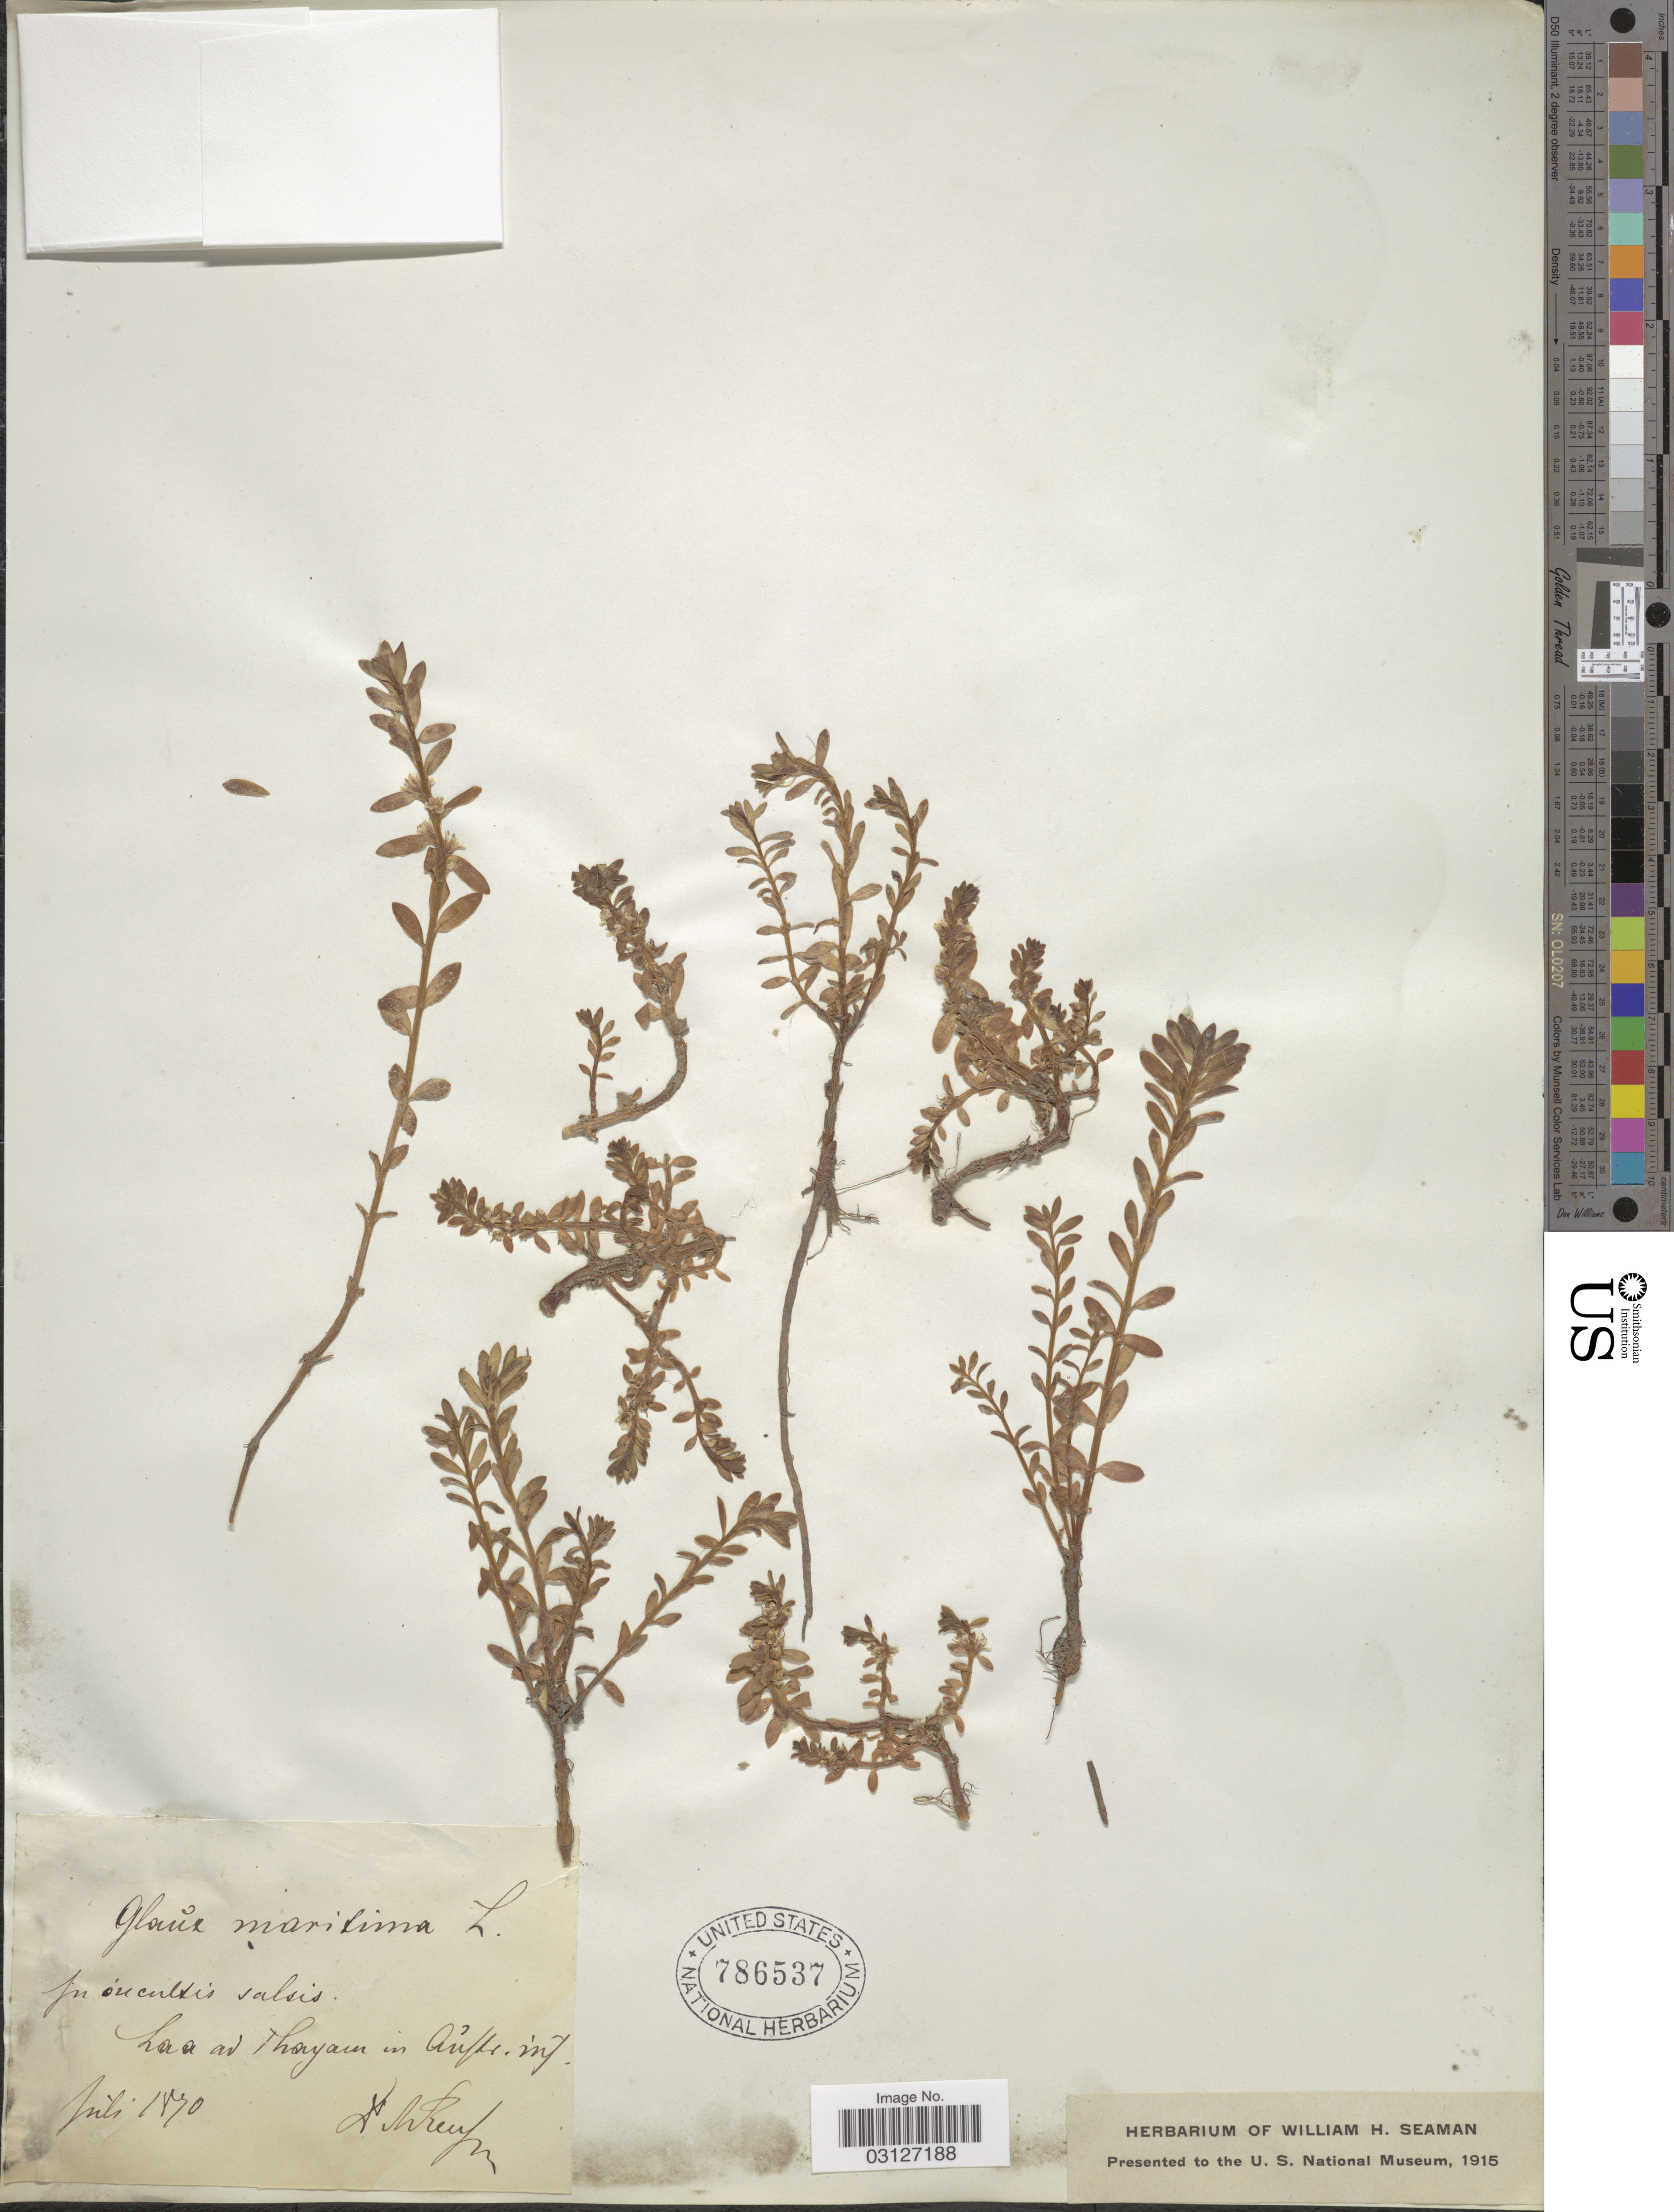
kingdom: Plantae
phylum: Tracheophyta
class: Magnoliopsida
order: Ericales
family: Primulaceae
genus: Glaux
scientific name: Glaux maritima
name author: L.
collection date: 1870-07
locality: Laa ad Thayam in Austr. inf.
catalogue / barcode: US 786537